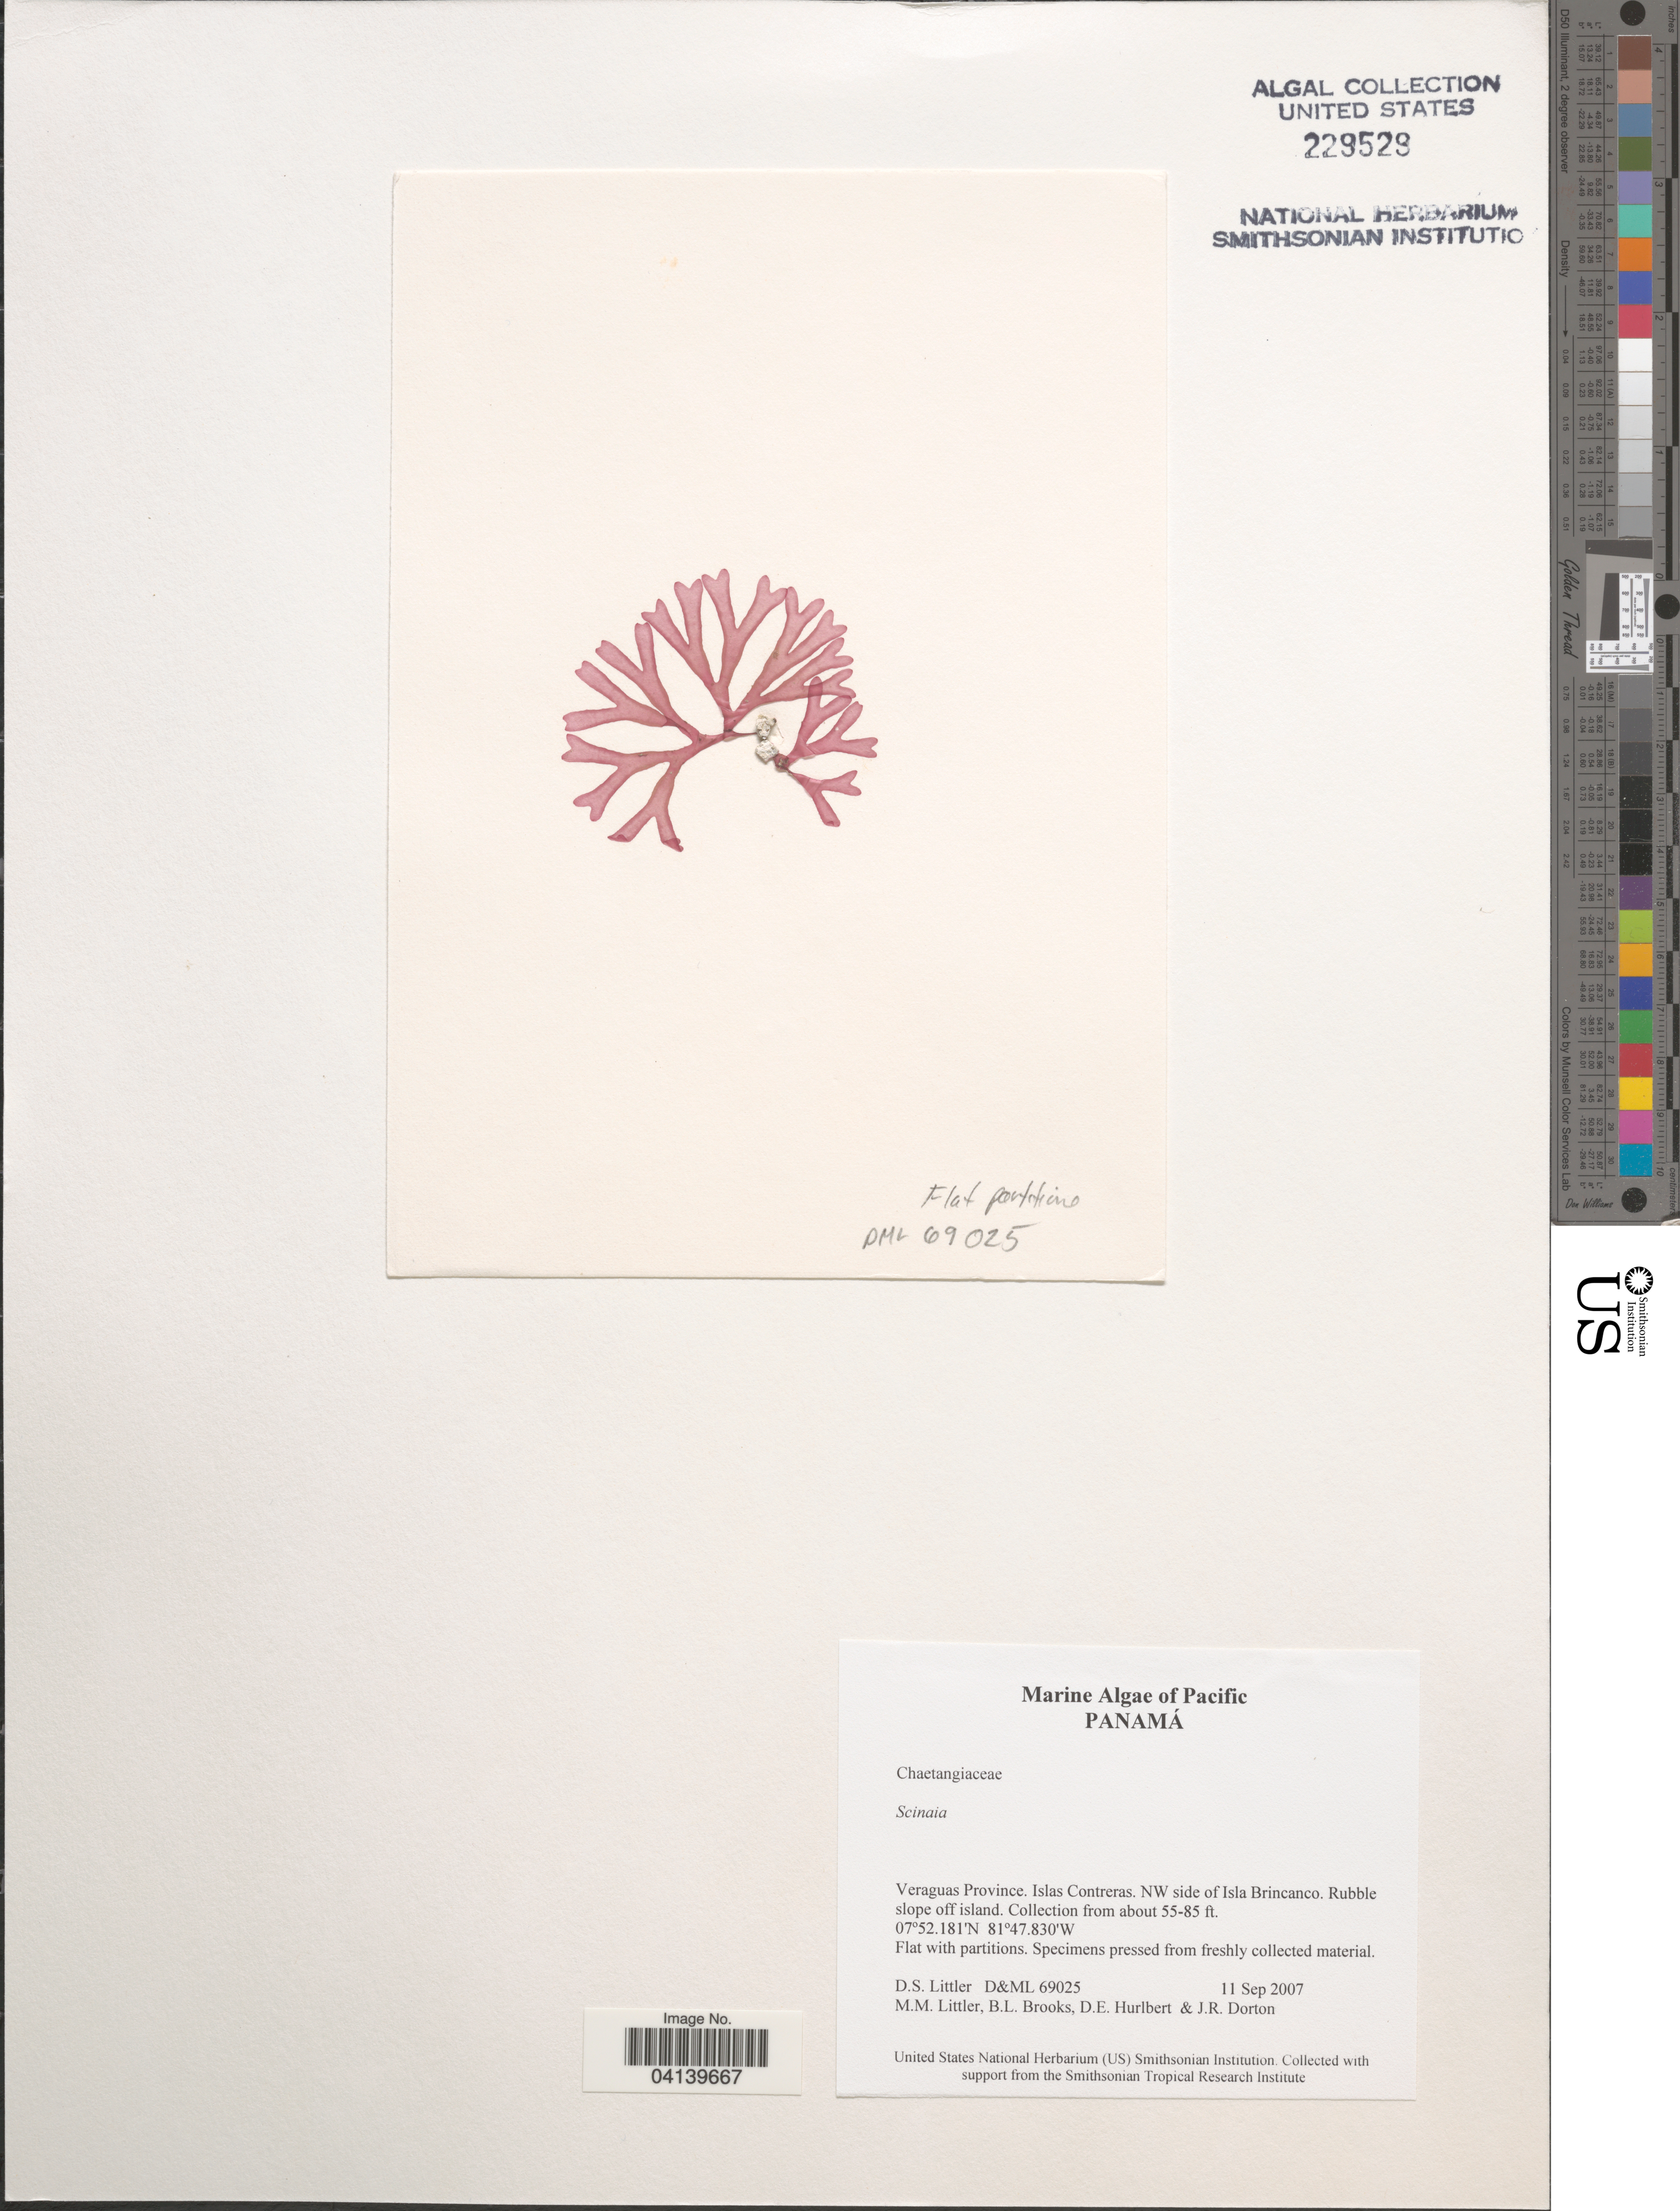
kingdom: Plantae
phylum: Rhodophyta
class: Florideophyceae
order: Nemaliales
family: Scinaiaceae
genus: Scinaia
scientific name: Scinaia sp.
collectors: D. S. Littler, B. Brooks, D. Hurlbert & J. Dorton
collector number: D&ML69024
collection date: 2007-09-11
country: Panama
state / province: Veraguas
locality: Islas Contreras. NW side of Isla Brincanco. Rubble slope off island.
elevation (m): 17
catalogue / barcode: US 229529